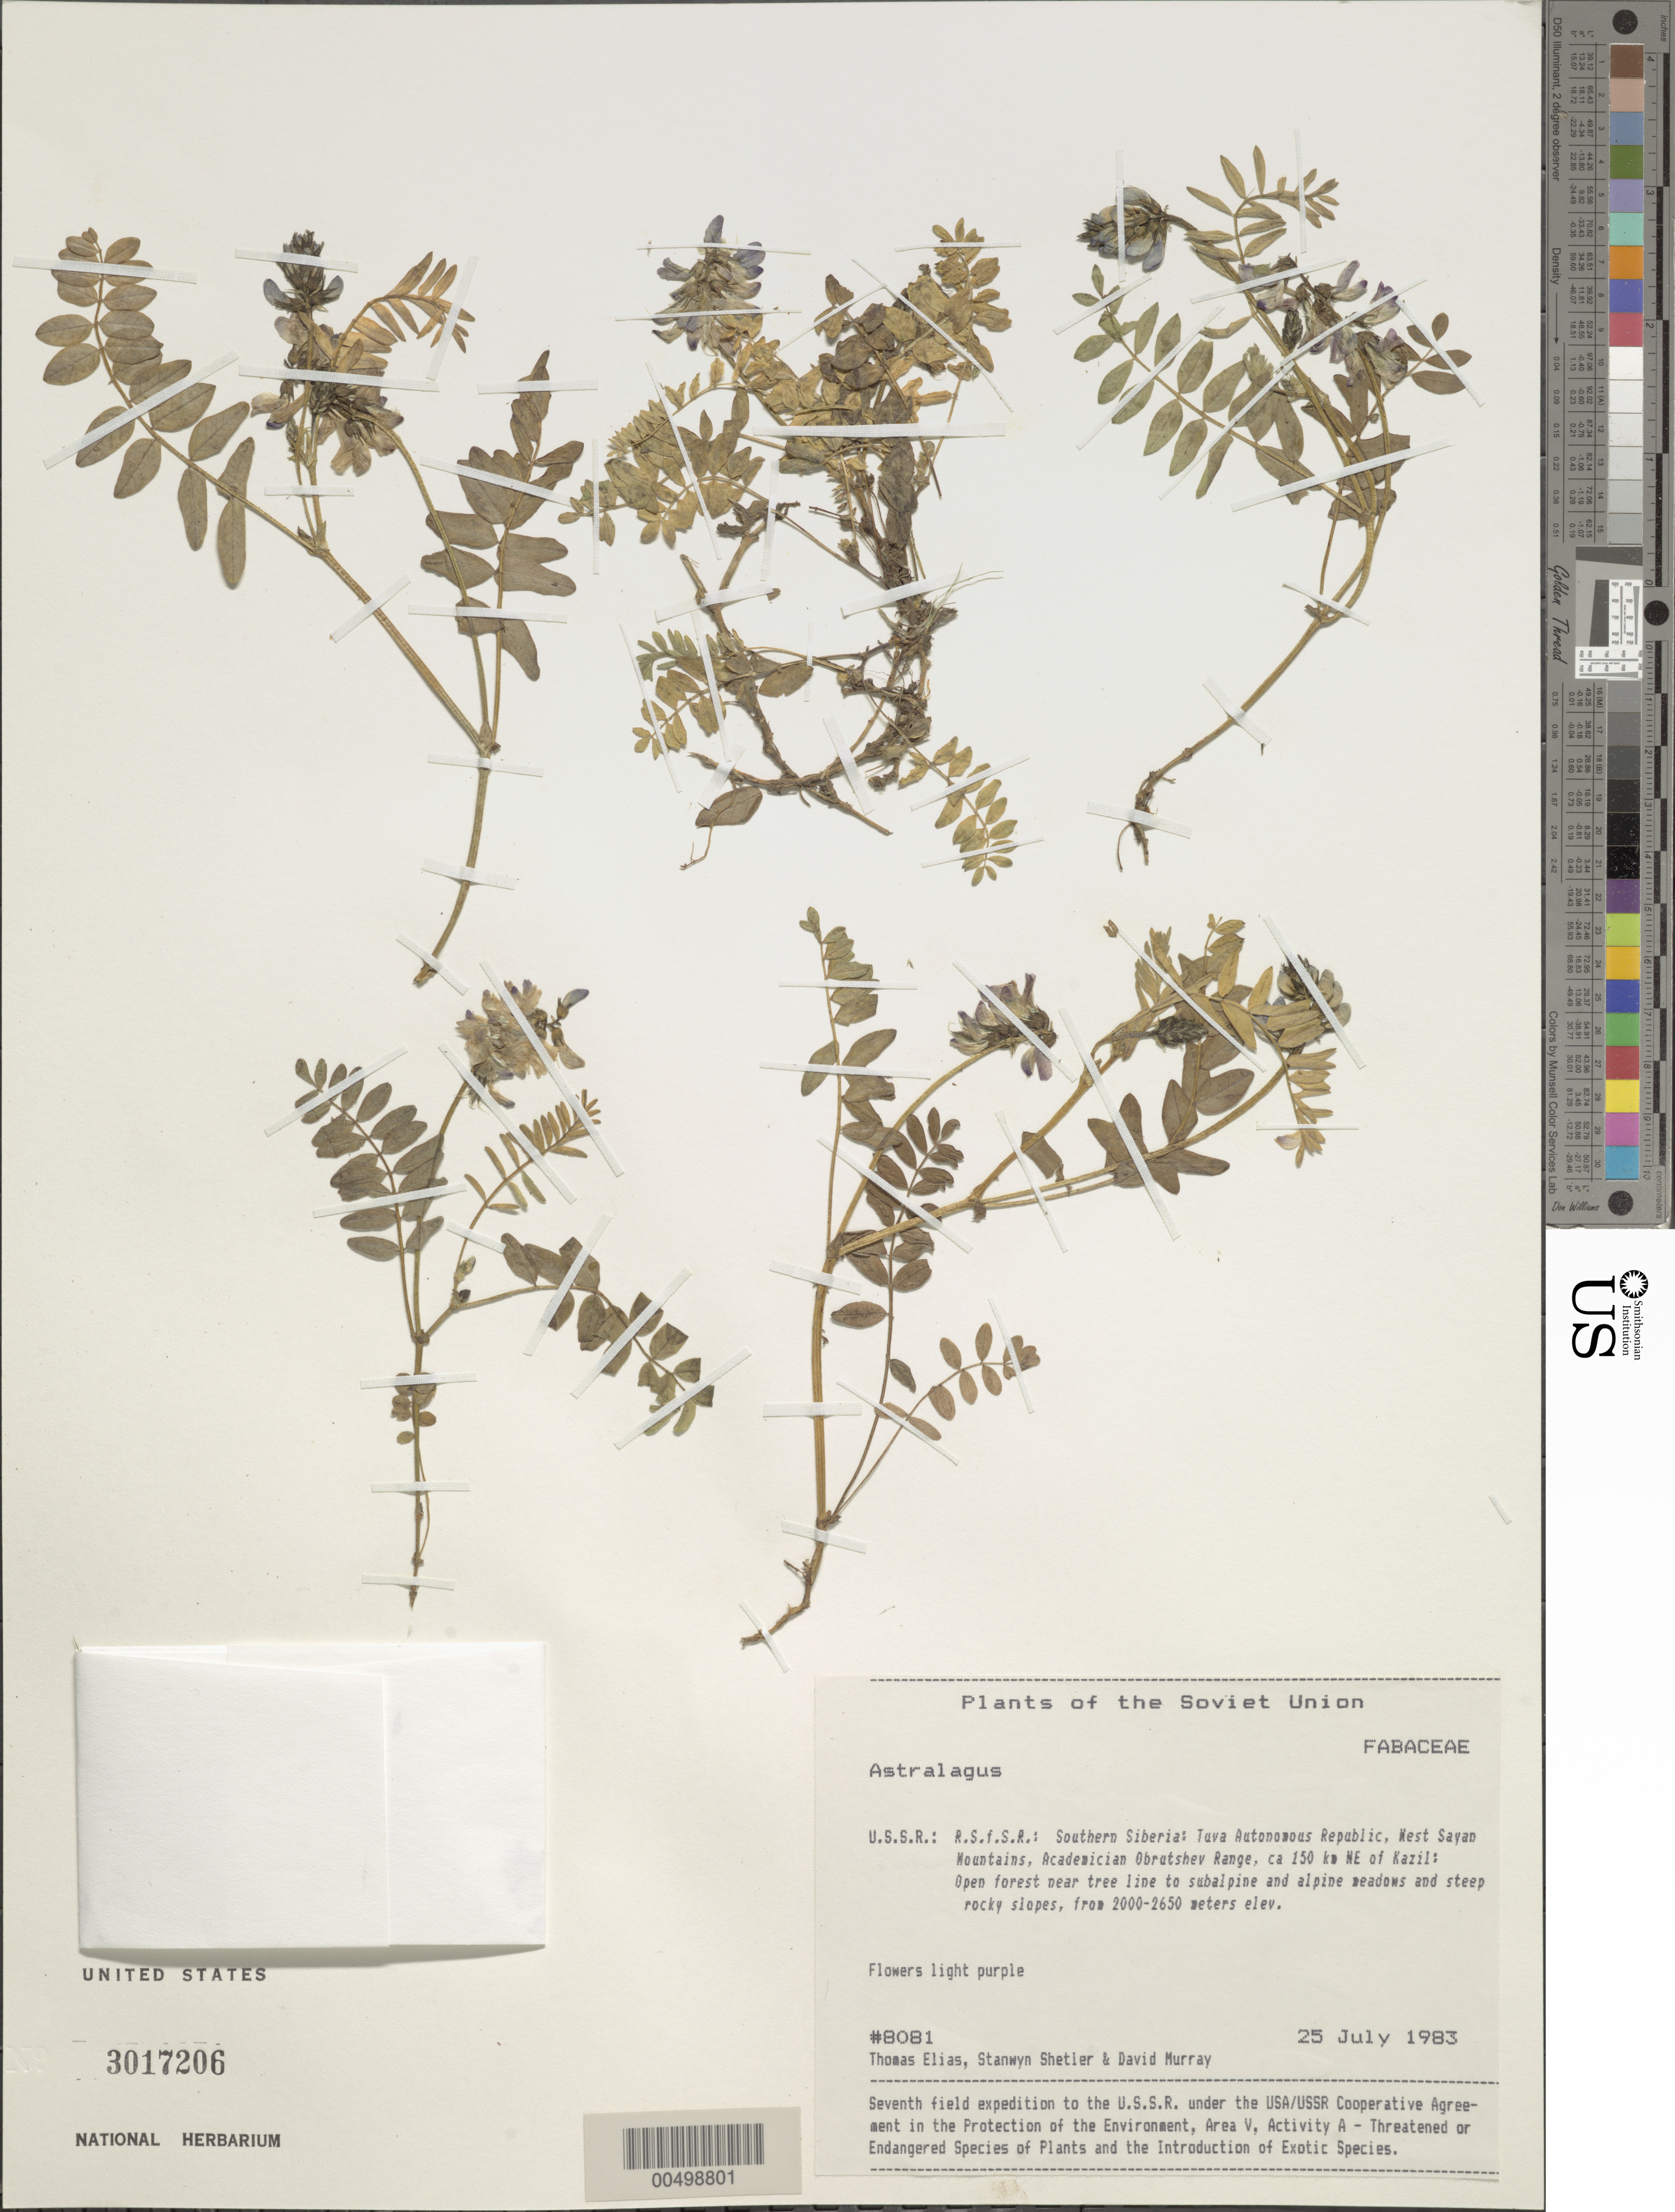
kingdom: Plantae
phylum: Tracheophyta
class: Magnoliopsida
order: Fabales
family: Fabaceae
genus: Astragalus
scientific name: Astragalus sp.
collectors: T. Elias, S. Shetler & D. F. Murray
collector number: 8081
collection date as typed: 25 Jul 1983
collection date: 1983-07-25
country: Russian Federation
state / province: Tuva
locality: West Sayan Mountains, Academician Obrutshev Range, ca. 150 km NE of Kazil [Kyzyl]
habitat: open forest near tree line to subalpine and alpine meadows and steep rocky slopes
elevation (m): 2000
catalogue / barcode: US 3017206